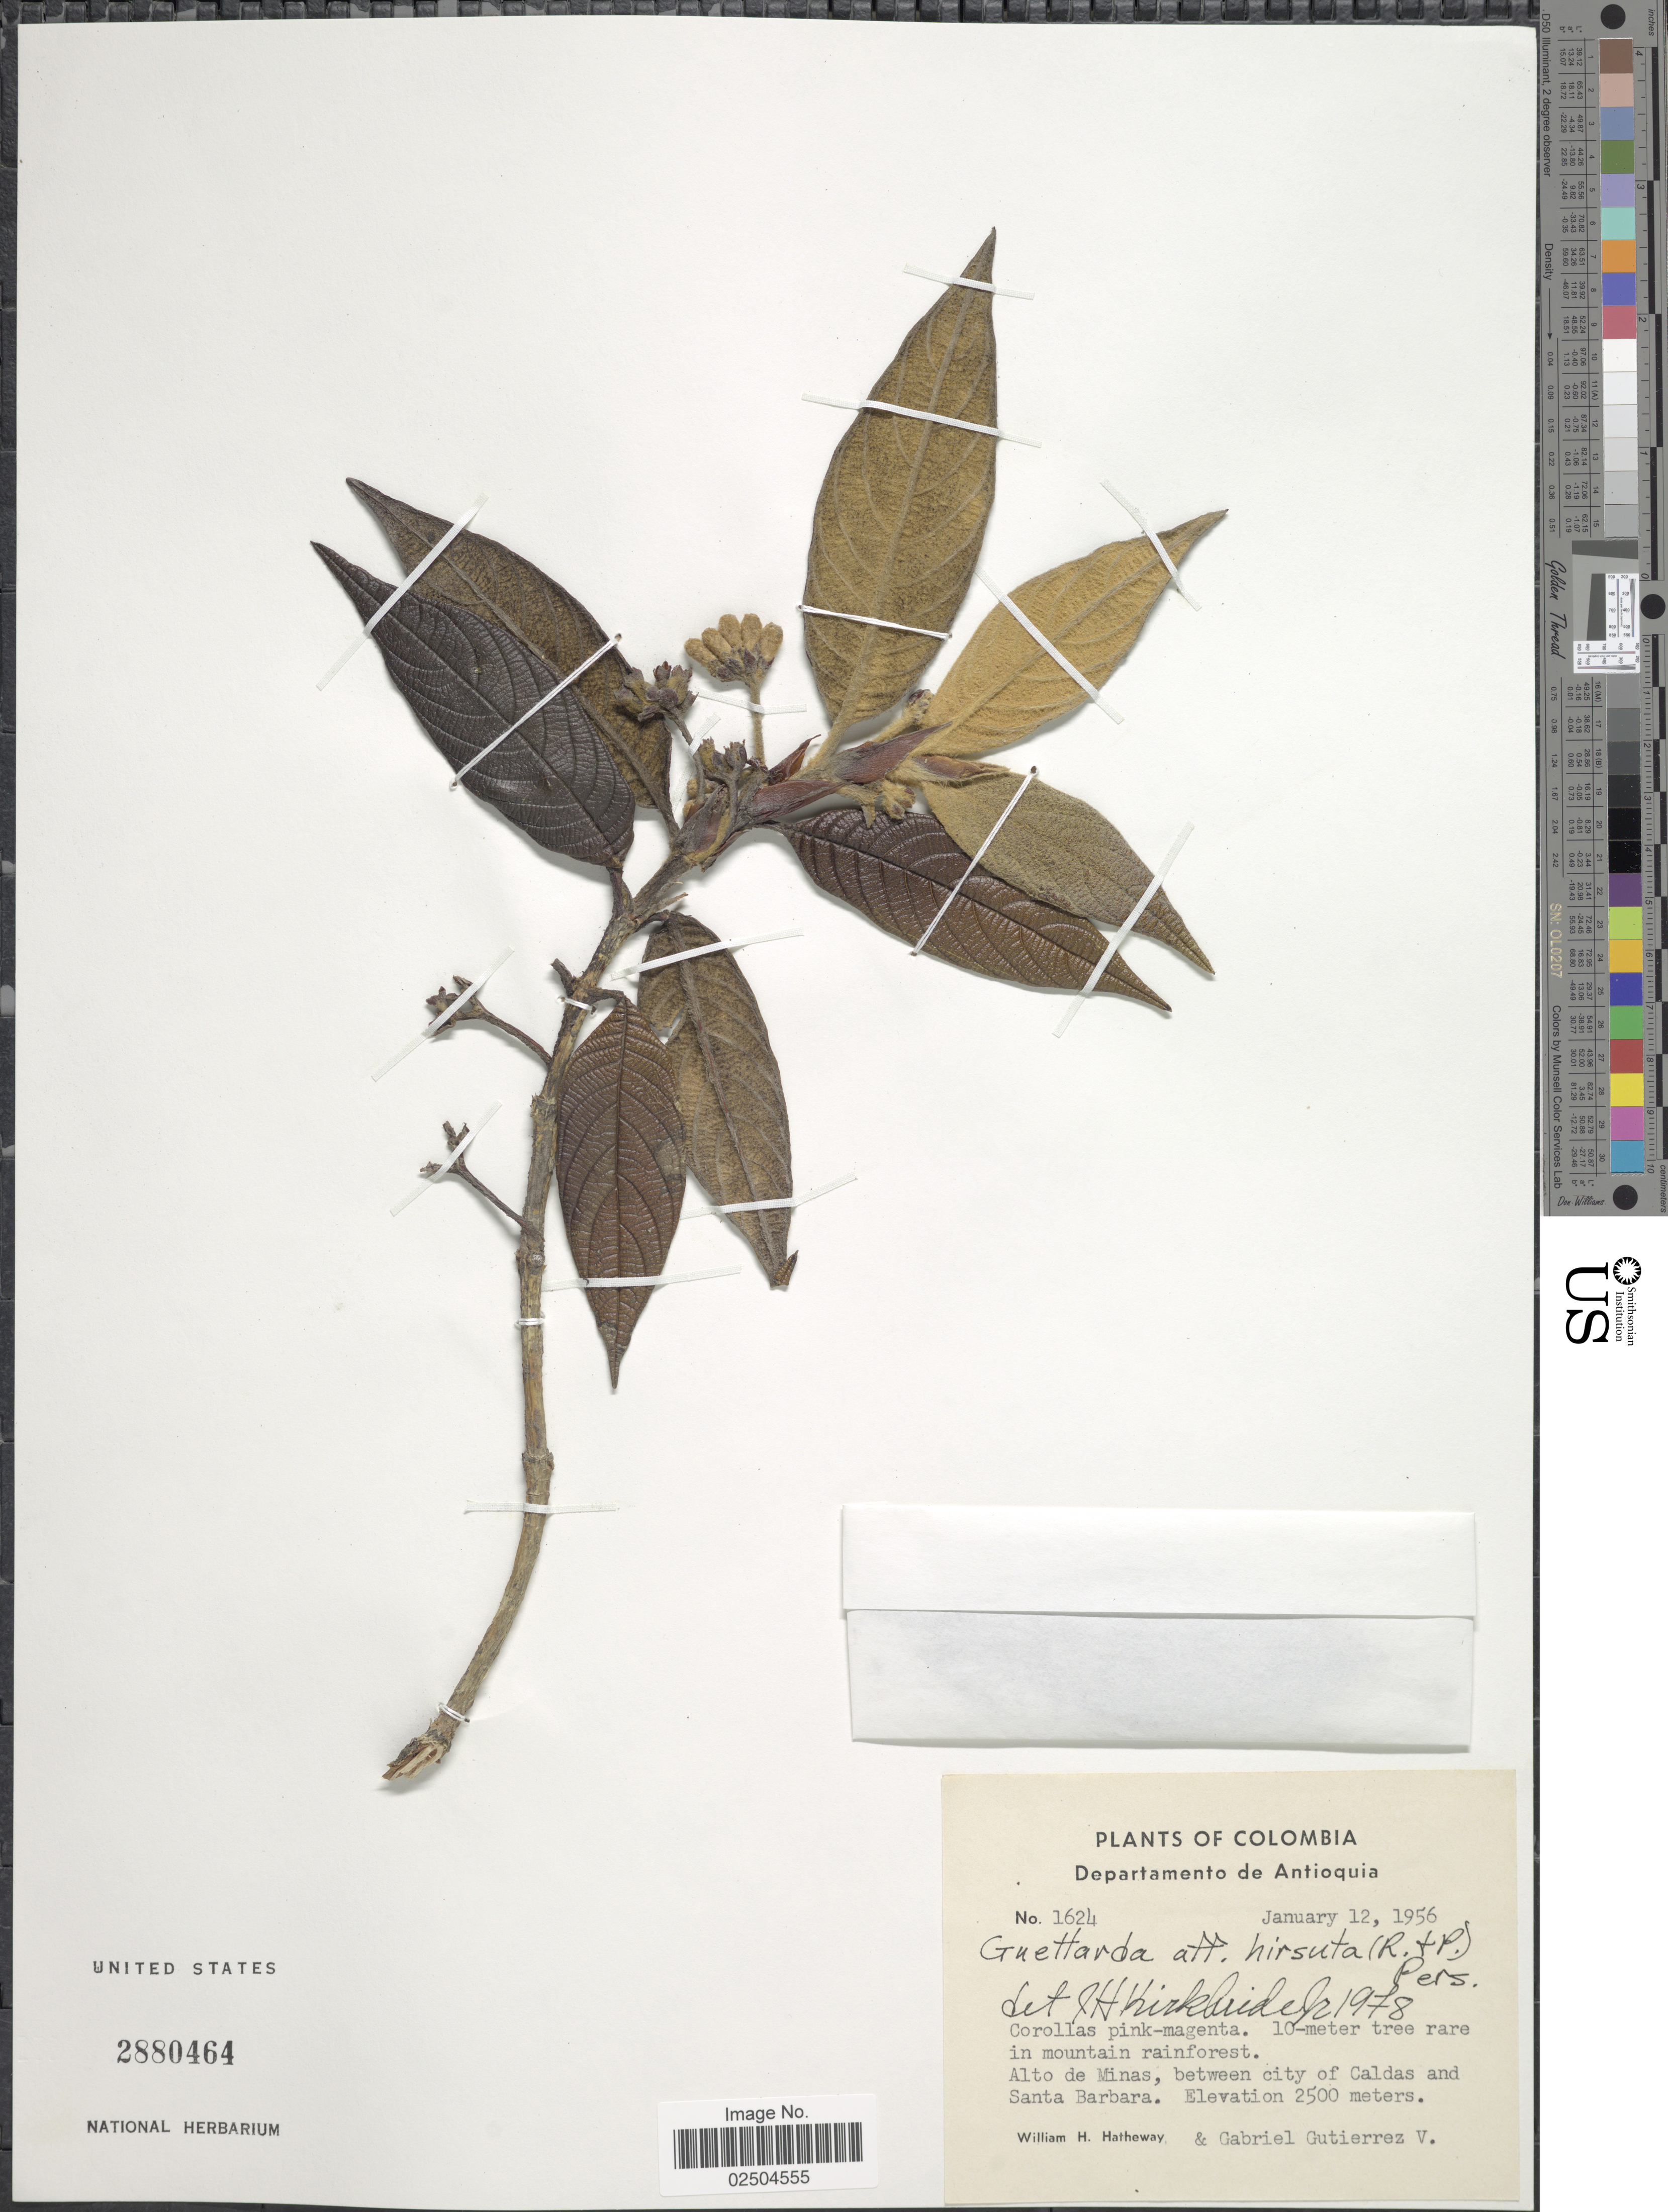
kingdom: Plantae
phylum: Tracheophyta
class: Magnoliopsida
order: Gentianales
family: Rubiaceae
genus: Guettarda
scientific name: Guettarda hirsuta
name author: (Ruiz & Pav.) Pers.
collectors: W. H. Hatheway & G. Gutiérrez V.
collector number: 1624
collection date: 1956-01-12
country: Colombia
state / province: Antioquia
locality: Alto de Minas, between city of Caldas and Santa Barbara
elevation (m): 2500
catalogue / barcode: US 2880464